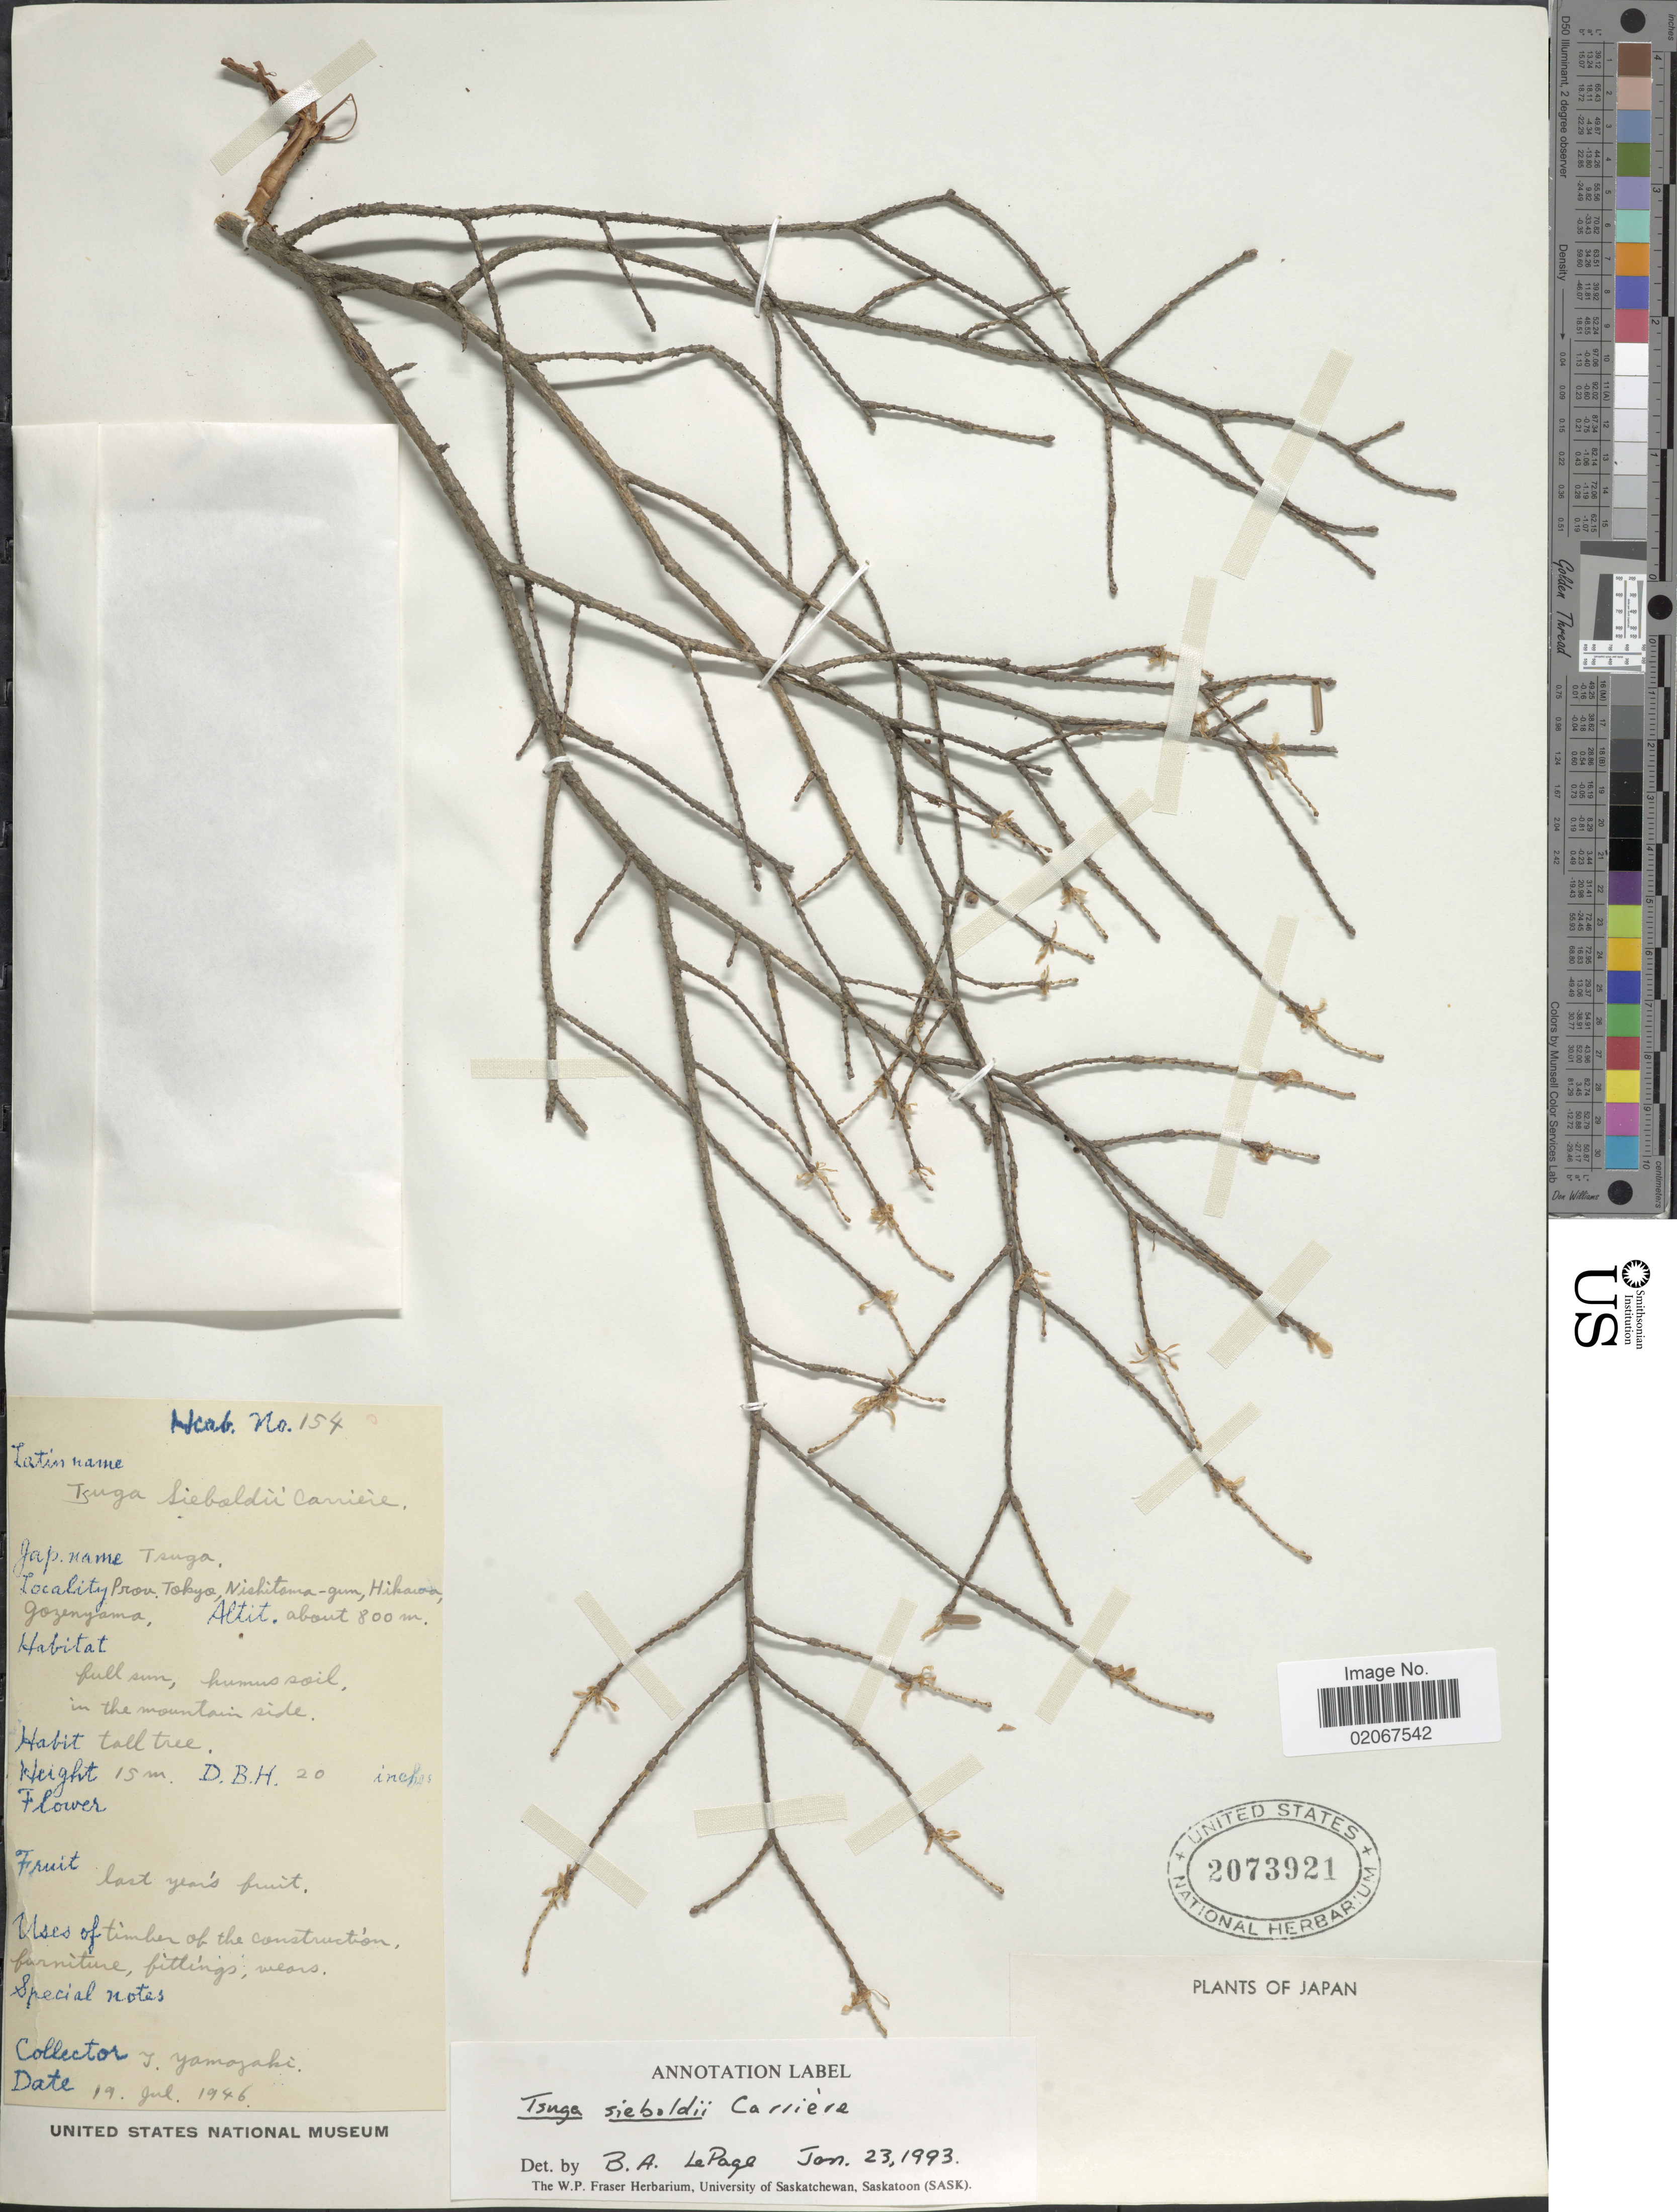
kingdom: Plantae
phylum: Tracheophyta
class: Pinopsida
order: Pinales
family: Pinaceae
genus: Tsuga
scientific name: Tsuga sieboldii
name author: Carrière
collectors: T. Yamazaki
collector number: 154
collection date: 1946-07-19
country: Japan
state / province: Tokyo, Federal City of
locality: Nishitama-gun, Hikawa Gozenyama.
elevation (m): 800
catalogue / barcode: US 2073921